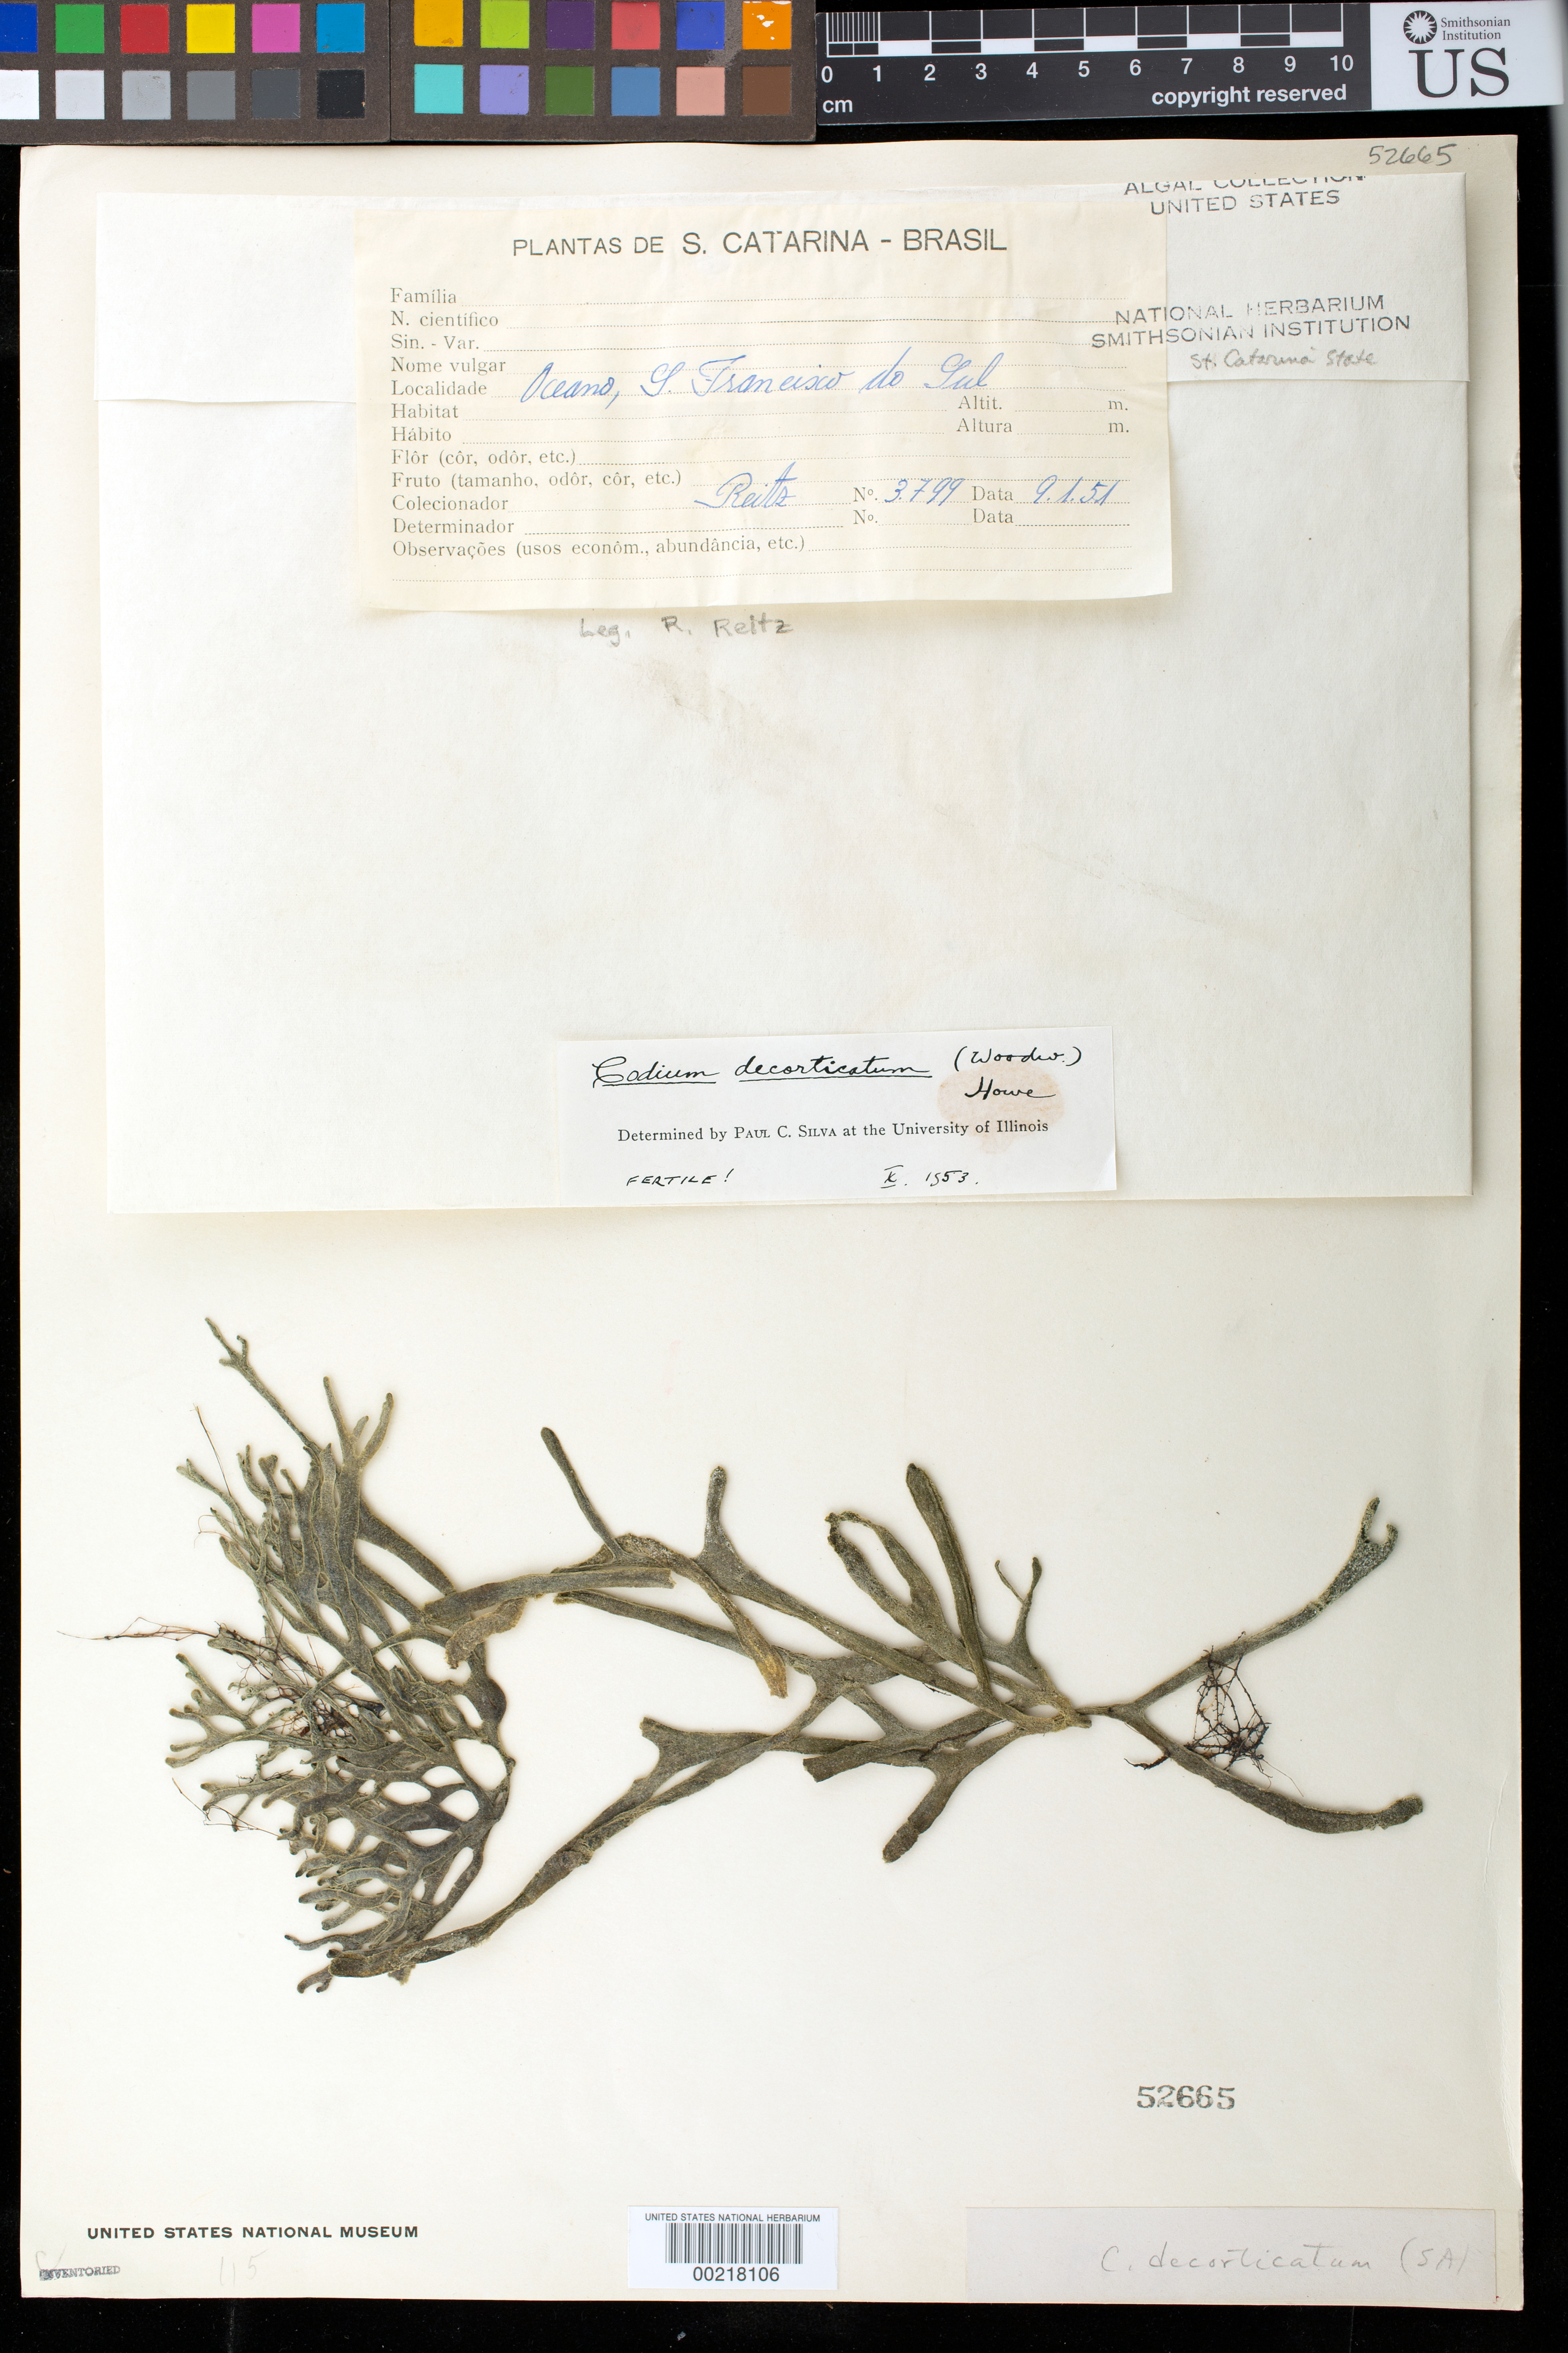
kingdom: Plantae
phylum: Chlorophyta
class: Ulvophyceae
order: Bryopsidales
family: Codiaceae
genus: Codium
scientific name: Codium decorticatum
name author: (Woodw.) M. Howe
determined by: Silva, P. C.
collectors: R. Reitz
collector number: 3799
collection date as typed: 09 Jan 1951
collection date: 1951-01-09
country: Brazil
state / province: Santa Catarina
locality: Sao francisco do sul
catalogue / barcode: US 52665